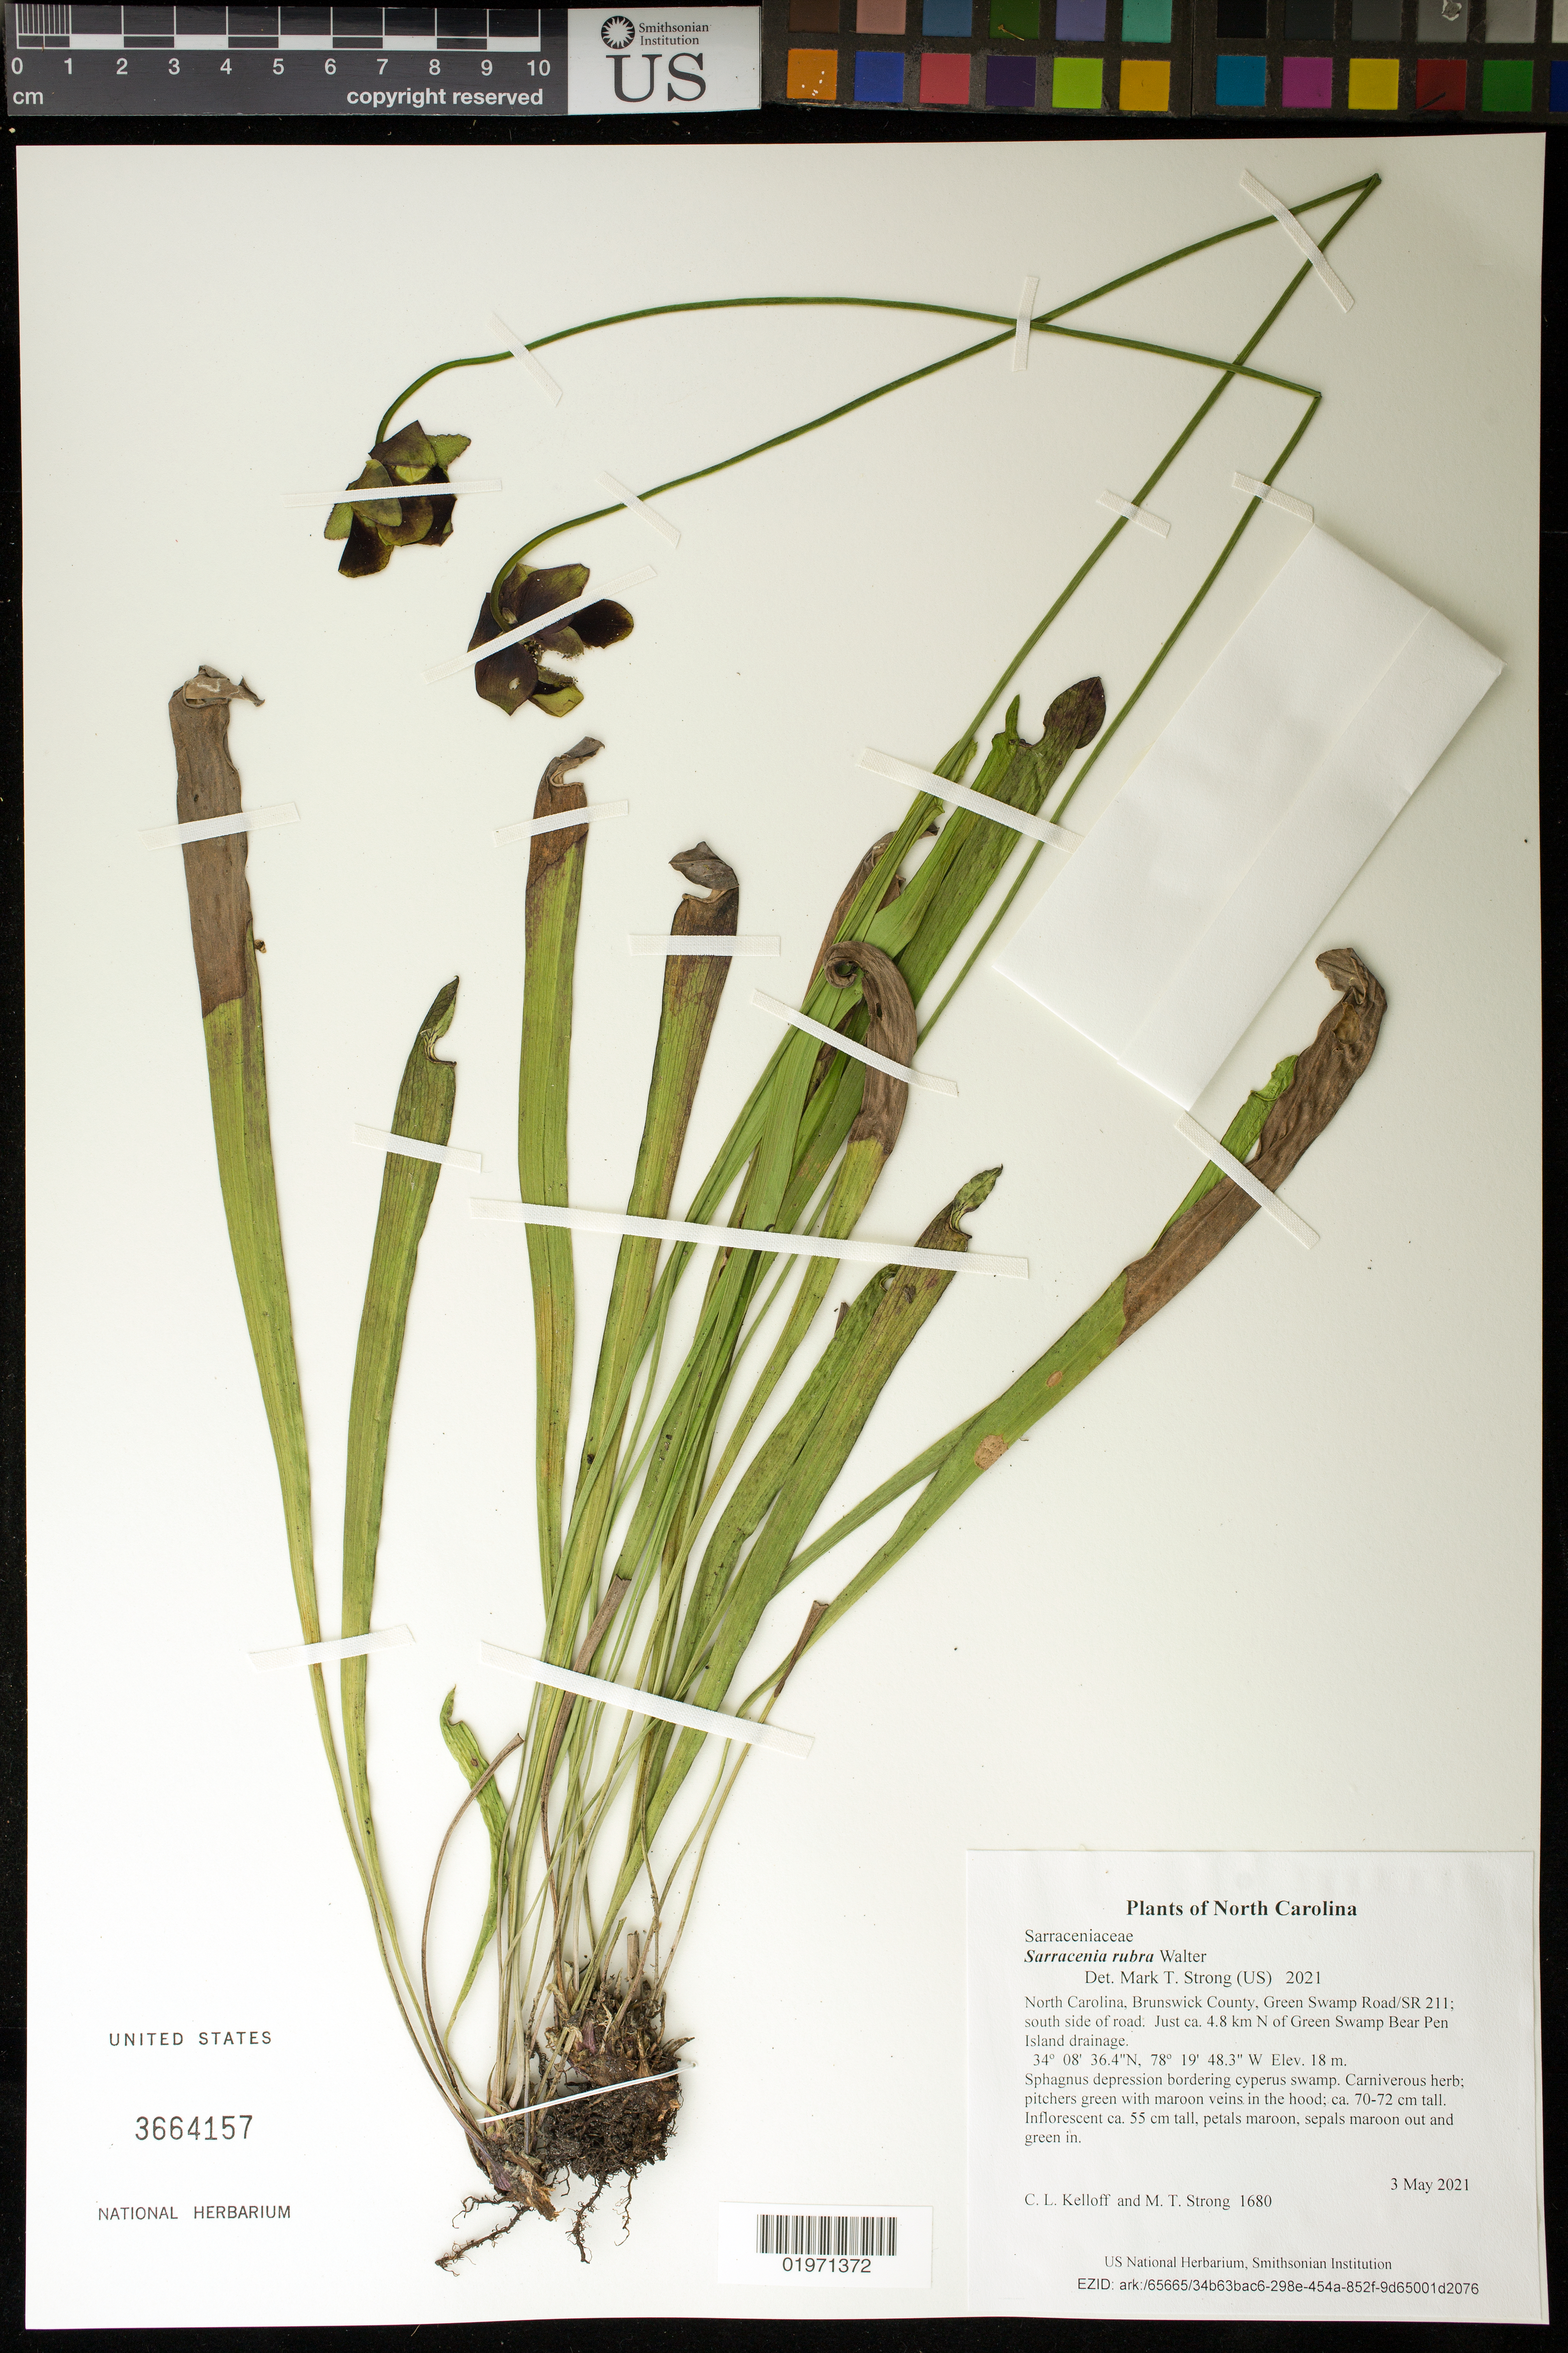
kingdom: Plantae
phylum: Tracheophyta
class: Magnoliopsida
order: Ericales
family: Sarraceniaceae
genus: Sarracenia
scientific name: Sarracenia rubra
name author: Walter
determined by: Strong, M. T., (US), Smithsonian Institution - National Museum of Natural History (UNITED STATES)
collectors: C. L. Kelloff & M. T. Strong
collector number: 1680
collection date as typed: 3 May 2021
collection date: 2021-05-03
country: United States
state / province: North Carolina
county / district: Brunswick County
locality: Green Swamp Road/SR 211; south side of road. Just ca. 4.8 km N of Green Swamp Bear Pen Island drainage.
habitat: Sphagnus depression bordering cyperus swamp.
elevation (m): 18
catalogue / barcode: US 3664157